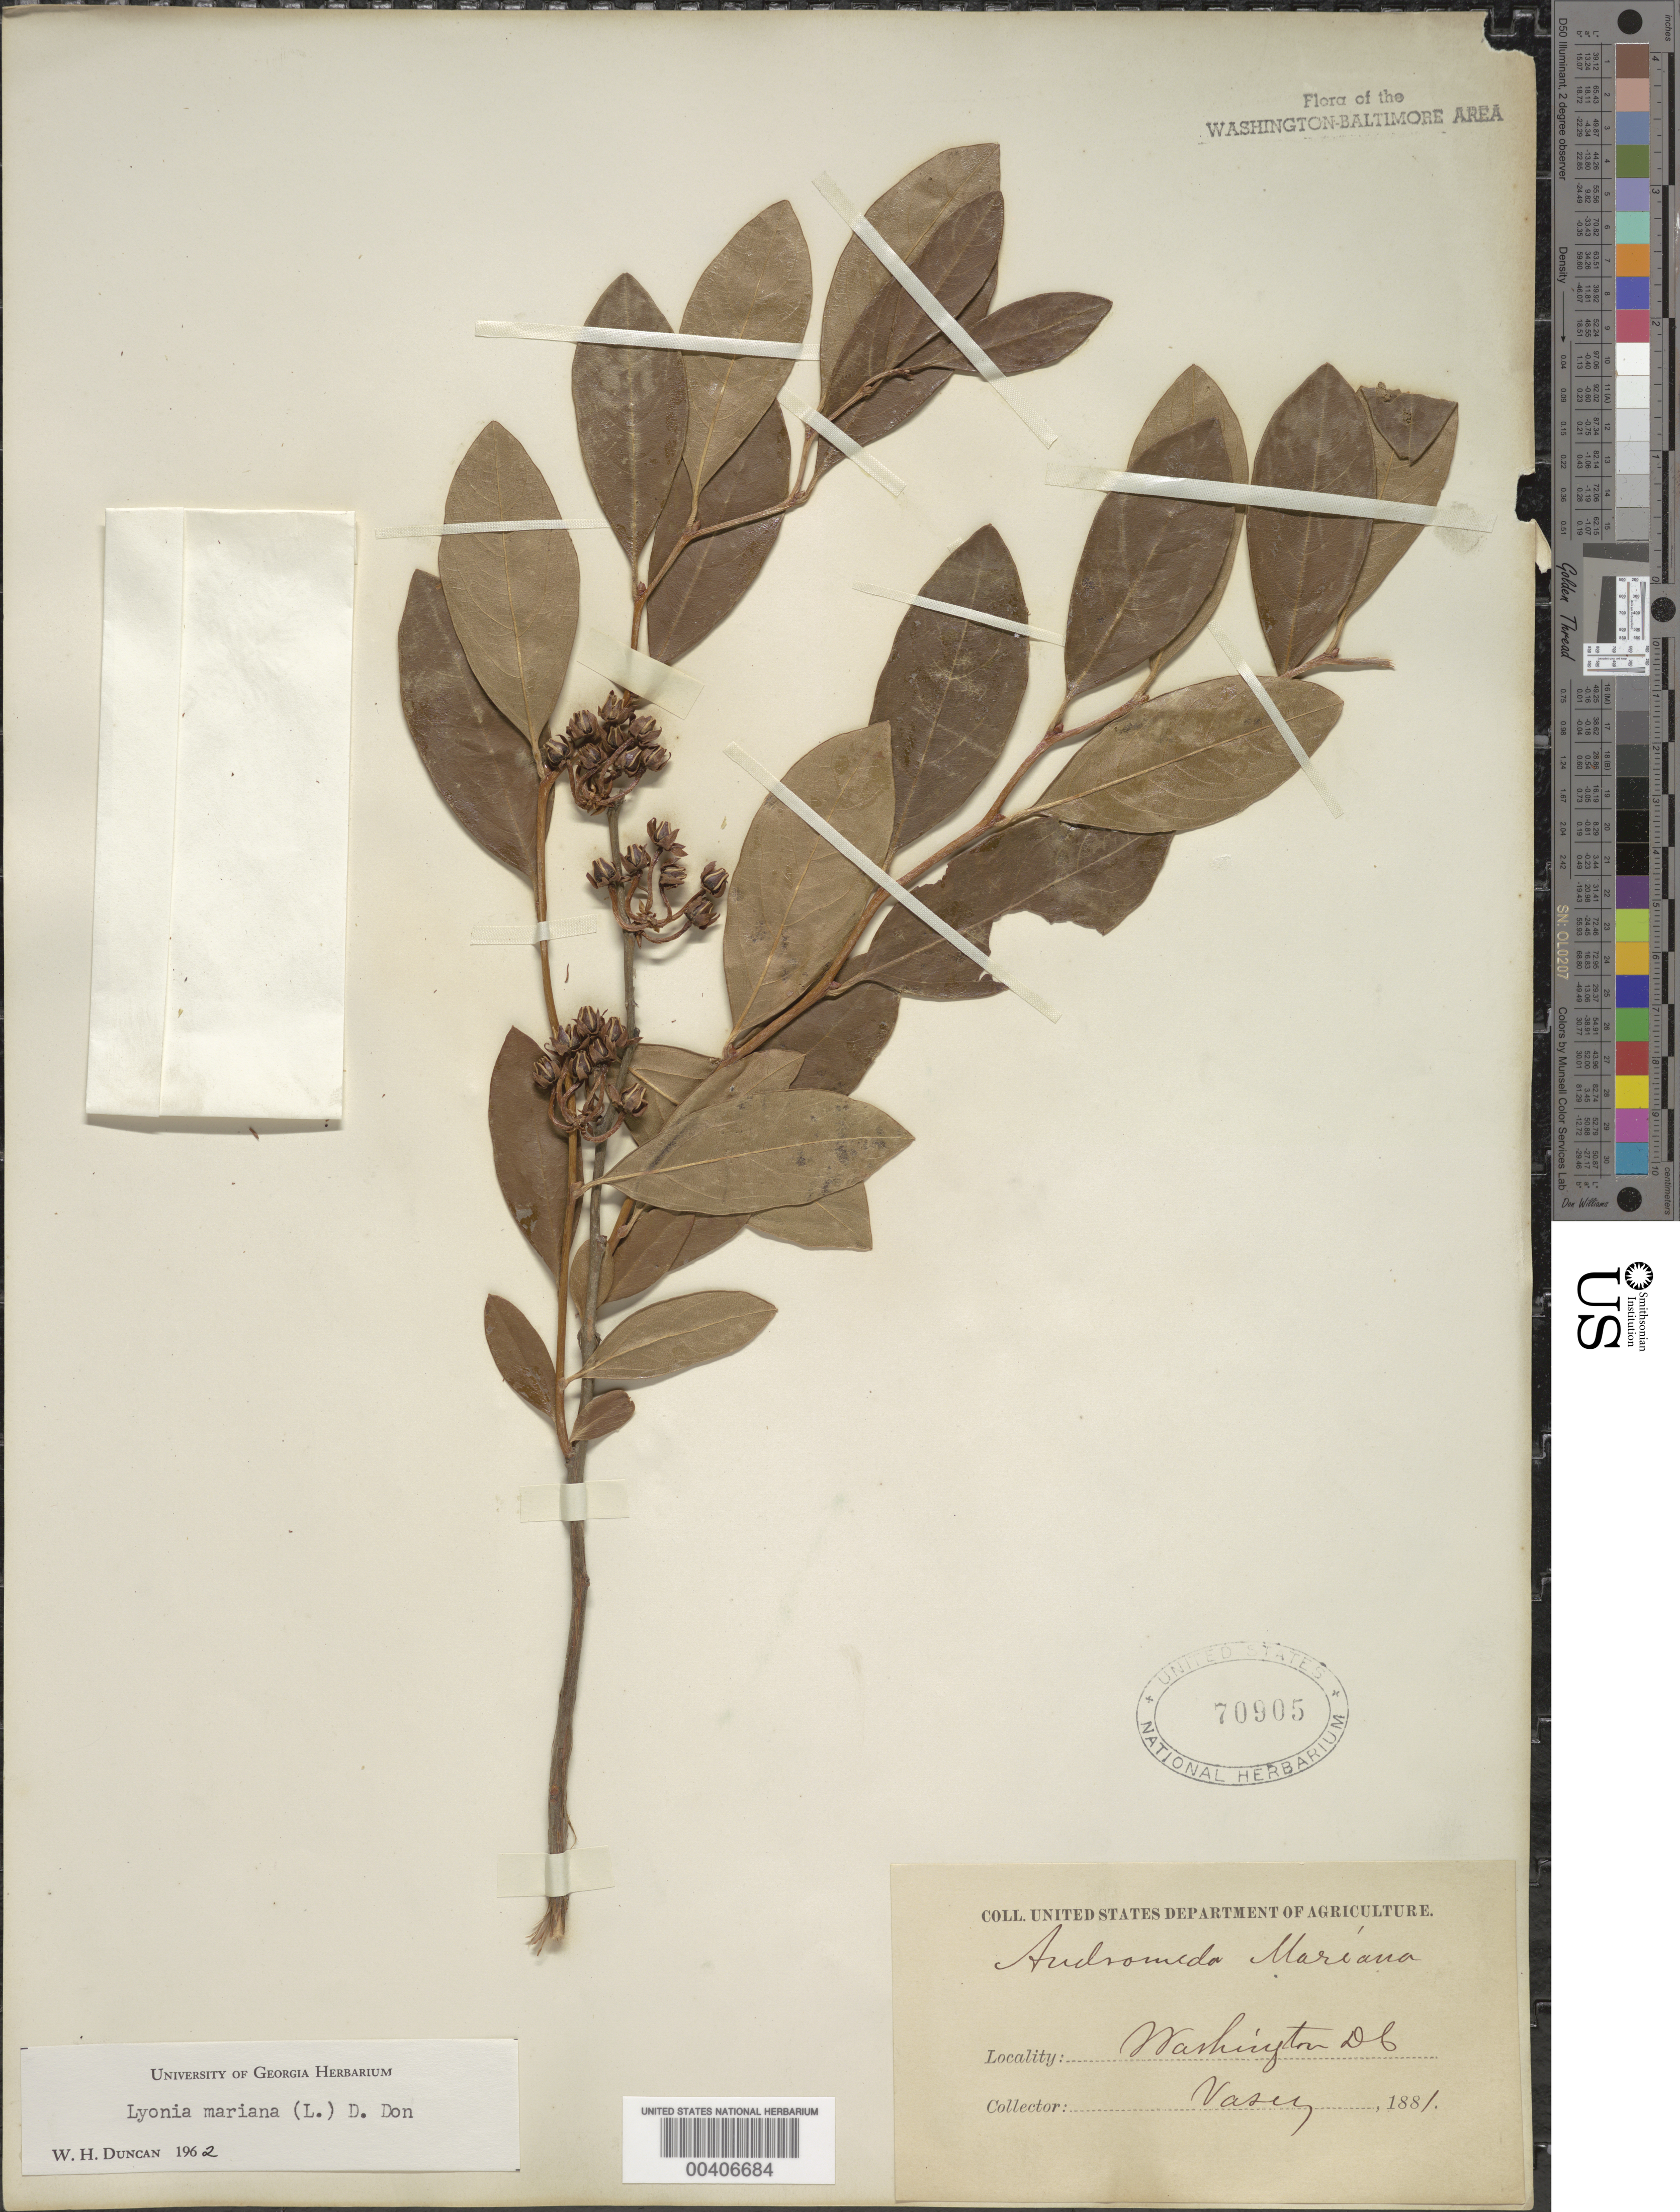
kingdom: Plantae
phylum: Tracheophyta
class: Magnoliopsida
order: Ericales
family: Ericaceae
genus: Lyonia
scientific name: Lyonia mariana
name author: (L.) D. Don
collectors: G. R. Vasey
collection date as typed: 1881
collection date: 1881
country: United States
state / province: District of Columbia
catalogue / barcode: US 70905